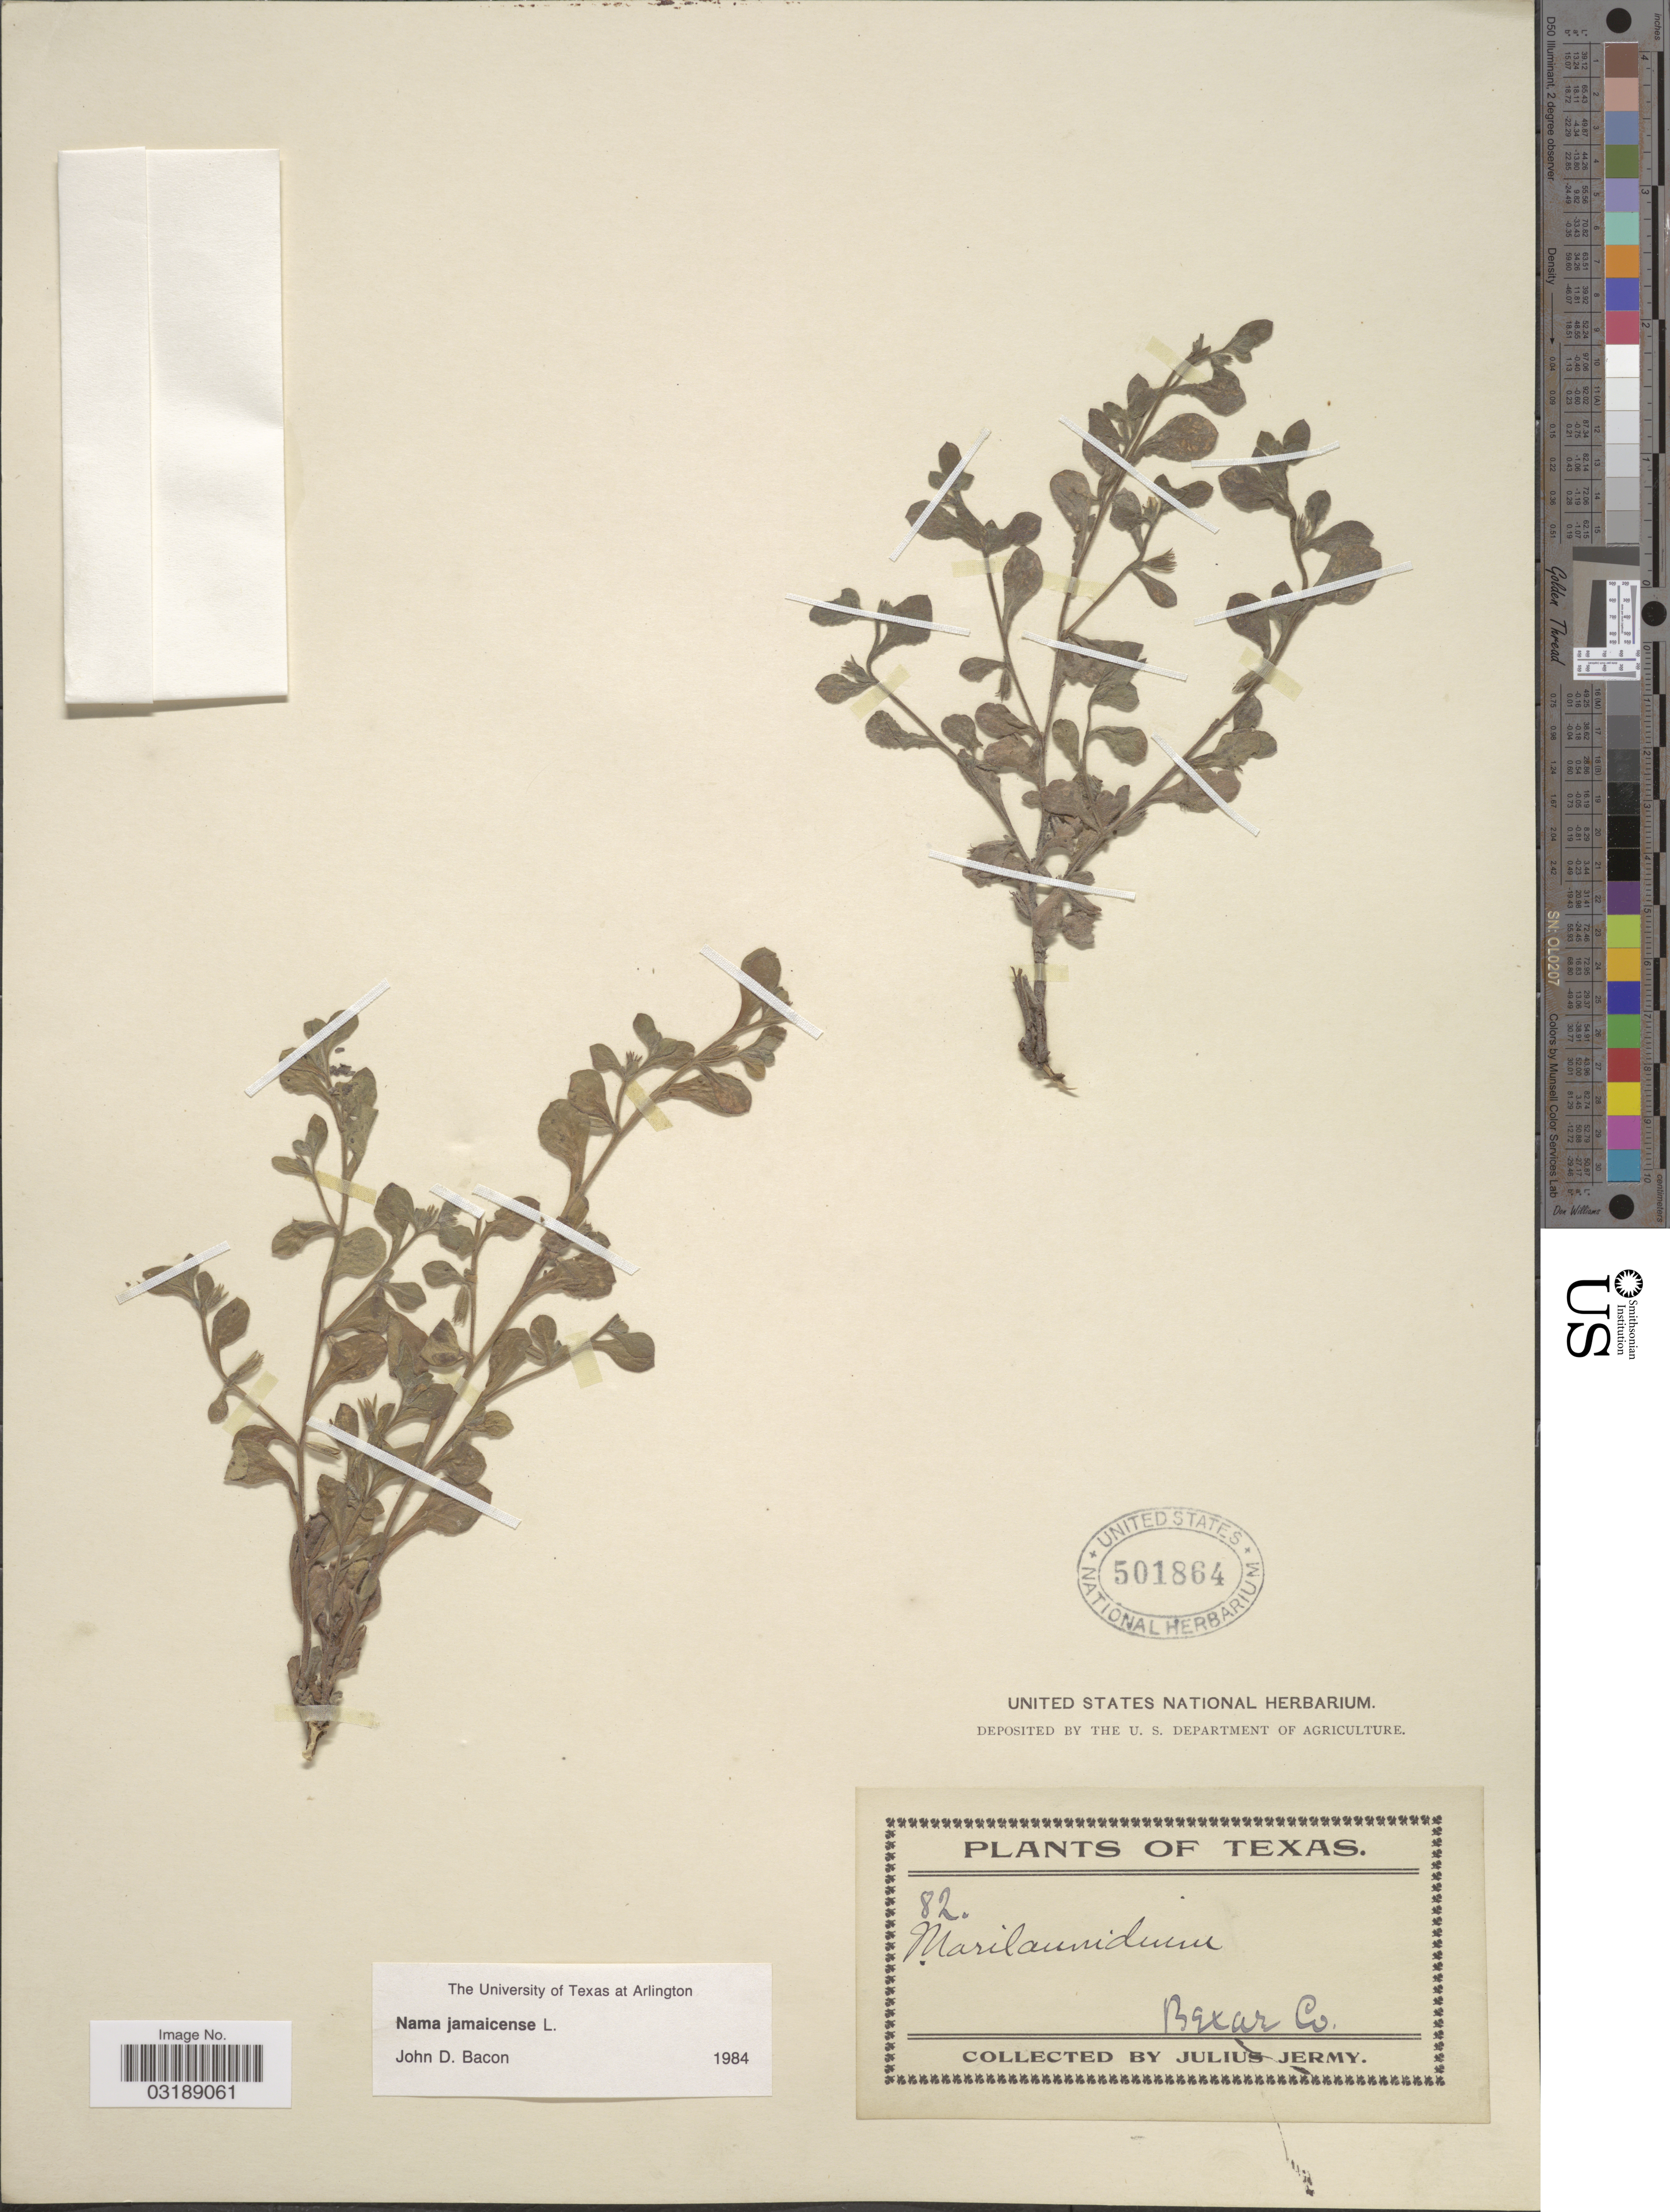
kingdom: Plantae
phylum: Tracheophyta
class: Magnoliopsida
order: Boraginales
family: Namaceae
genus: Nama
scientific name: Nama jamaicensis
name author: L.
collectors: J. Jermy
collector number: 82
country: United States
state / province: Texas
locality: Bexar Co.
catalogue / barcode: US 501864